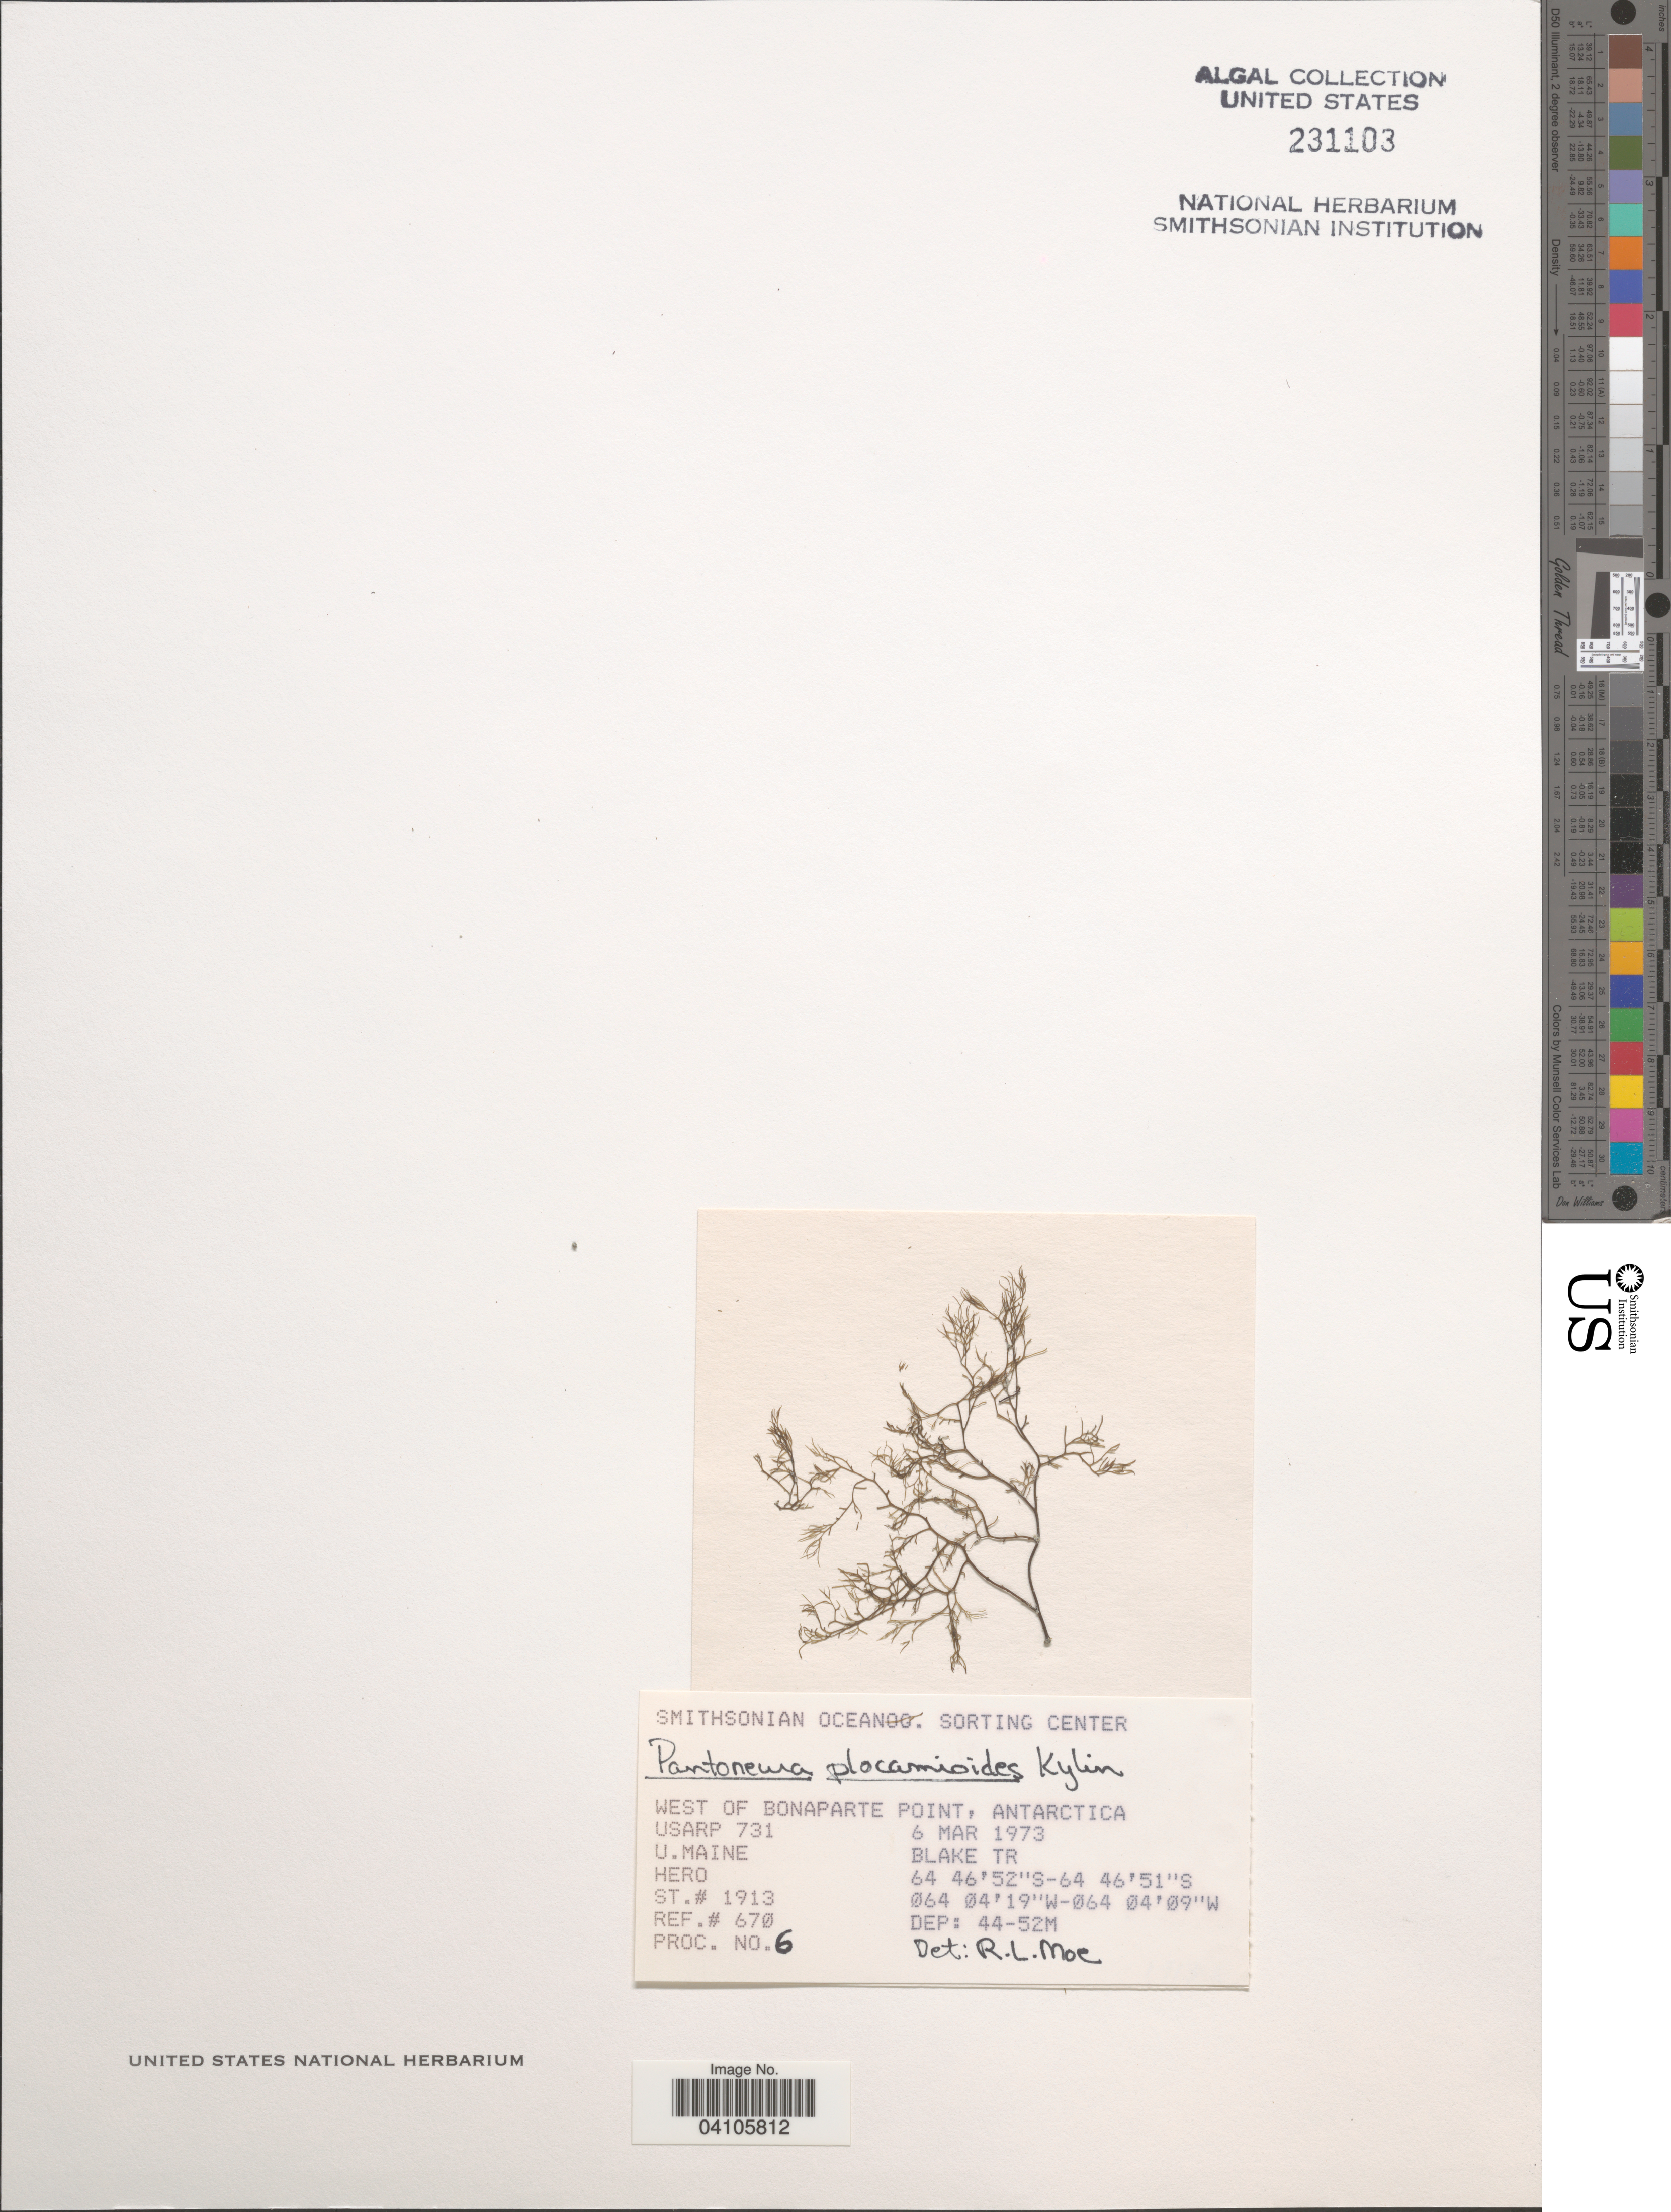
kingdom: Plantae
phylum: Rhodophyta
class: Florideophyceae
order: Ceramiales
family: Delesseriaceae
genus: Pantoneura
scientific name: Pantoneura plocamioides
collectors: T. Blake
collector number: Proc. 6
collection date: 1972-03-16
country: Antarctica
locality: West of Bonaparte Point. USARP 731.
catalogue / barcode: US 231103